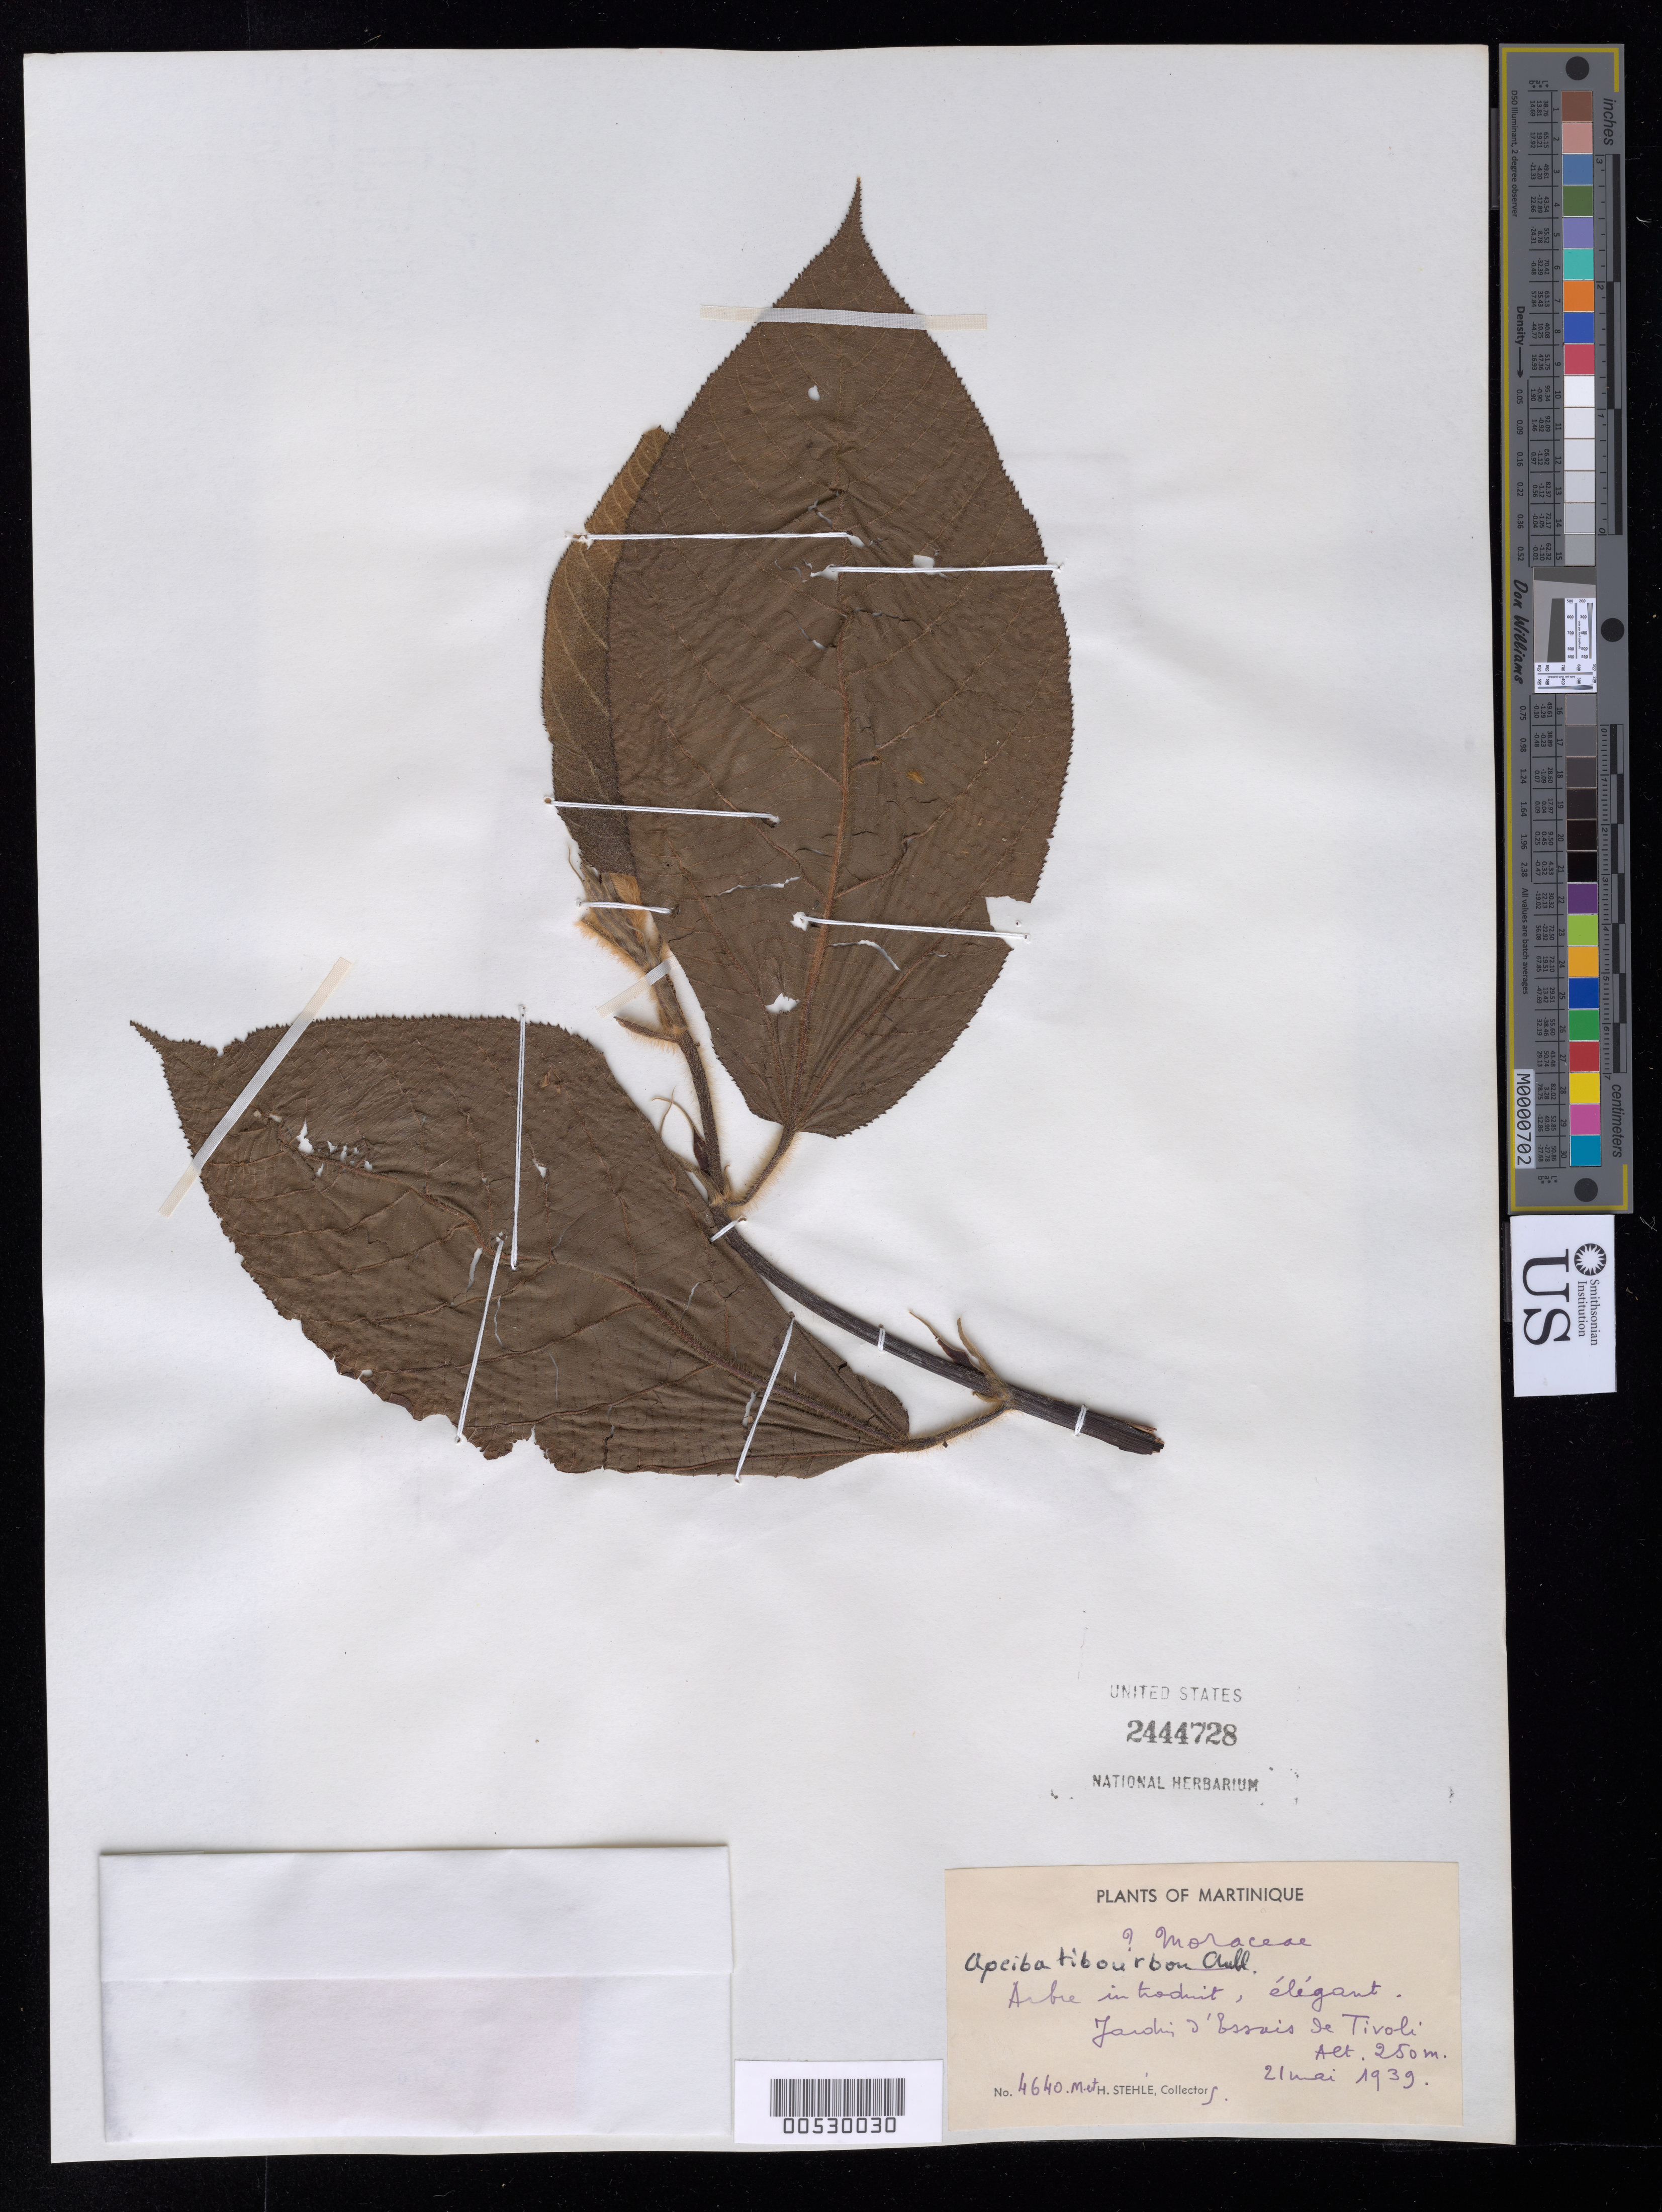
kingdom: Plantae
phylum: Tracheophyta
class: Magnoliopsida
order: Malvales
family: Malvaceae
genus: Apeiba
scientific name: Apeiba tibourbou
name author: Aubl.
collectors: H. Stehlé & M. Stehlé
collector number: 4640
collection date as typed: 21 May 1939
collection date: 1939-05-21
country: Martinique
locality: Jardin l'bssaos de Tivoli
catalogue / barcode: US 2444728